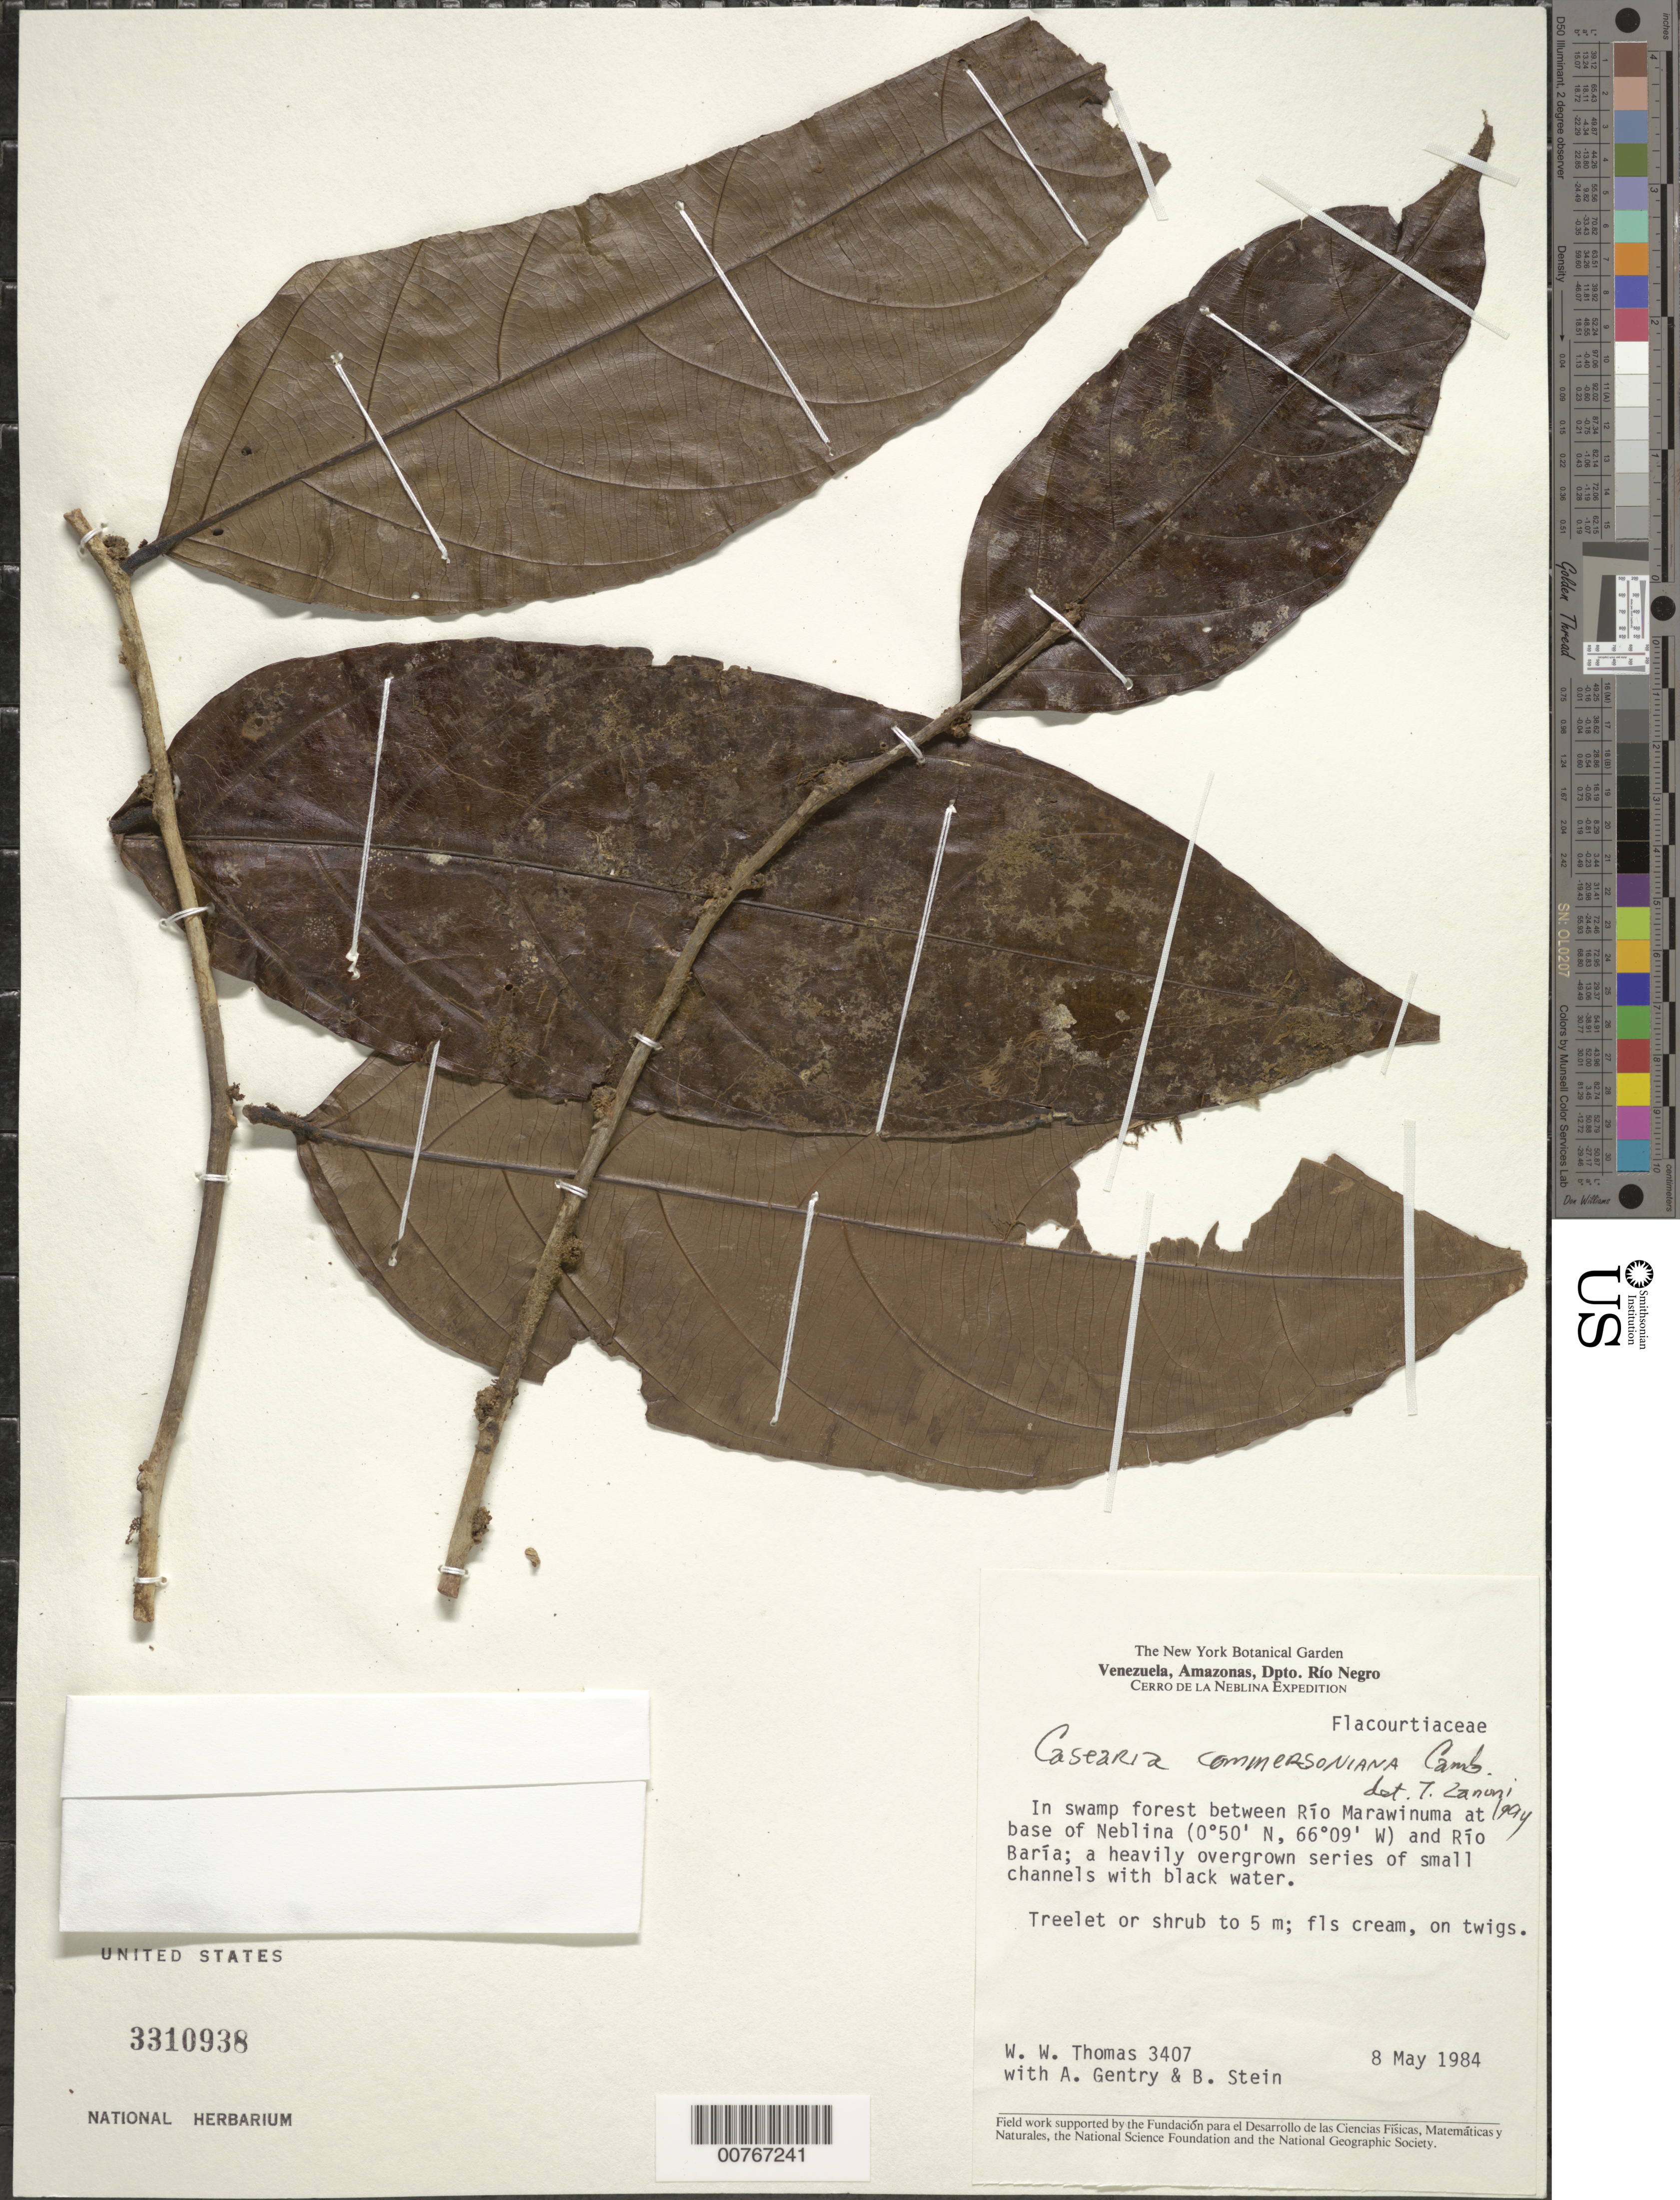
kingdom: Plantae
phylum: Tracheophyta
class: Magnoliopsida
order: Malpighiales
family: Salicaceae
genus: Piparea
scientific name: Piparea dentata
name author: Aubl.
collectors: W. W. Thomas, A. H. Gentry & B. A. Stein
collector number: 3407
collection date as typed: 8-May-84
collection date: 1984-05-08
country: Venezuela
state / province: Amazonas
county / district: Río Negro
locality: Cerro de La Neblina, between Río Marawinuma at base of Neblina and Río Baría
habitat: Swamp forest; heavily overgrown series of small channels with black water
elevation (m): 140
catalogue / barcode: US 3310938